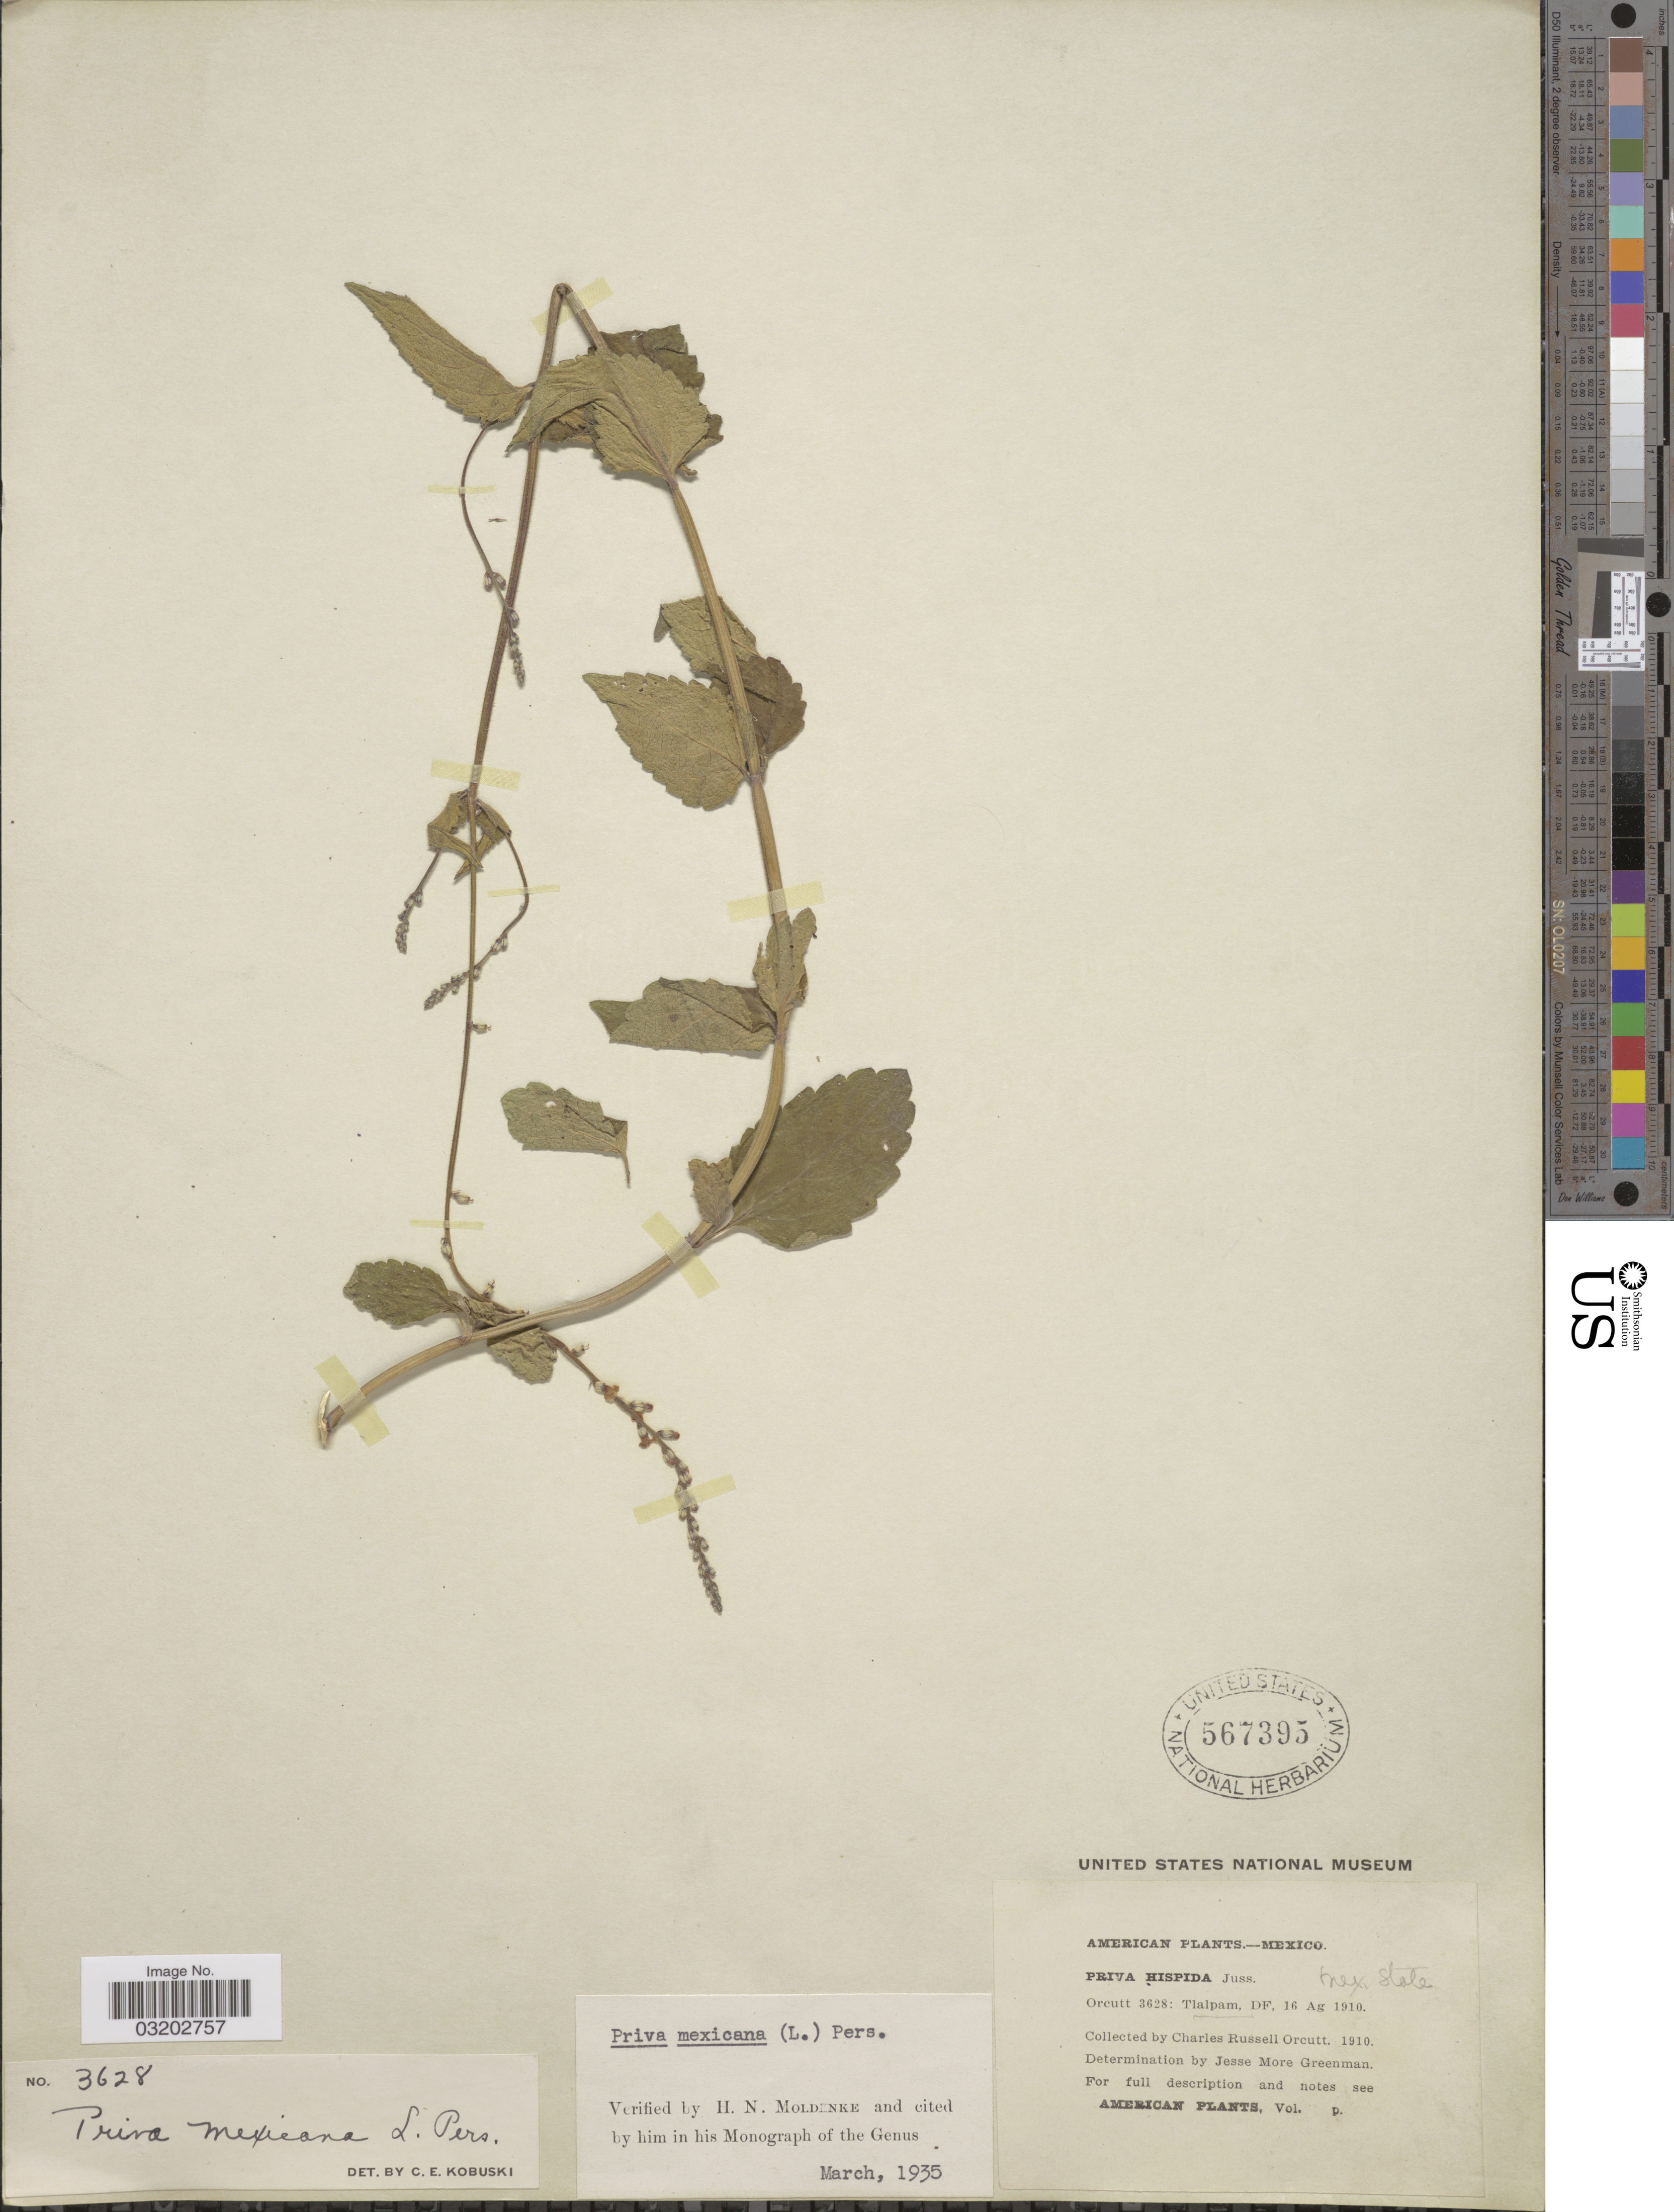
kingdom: Plantae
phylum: Tracheophyta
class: Magnoliopsida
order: Lamiales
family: Verbenaceae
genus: Priva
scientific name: Priva mexicana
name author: (L.) Pers.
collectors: C. R. Orcutt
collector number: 3628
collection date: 1910-08-16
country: Mexico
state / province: Distrito Federal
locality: Tlalpam.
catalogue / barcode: US 567395